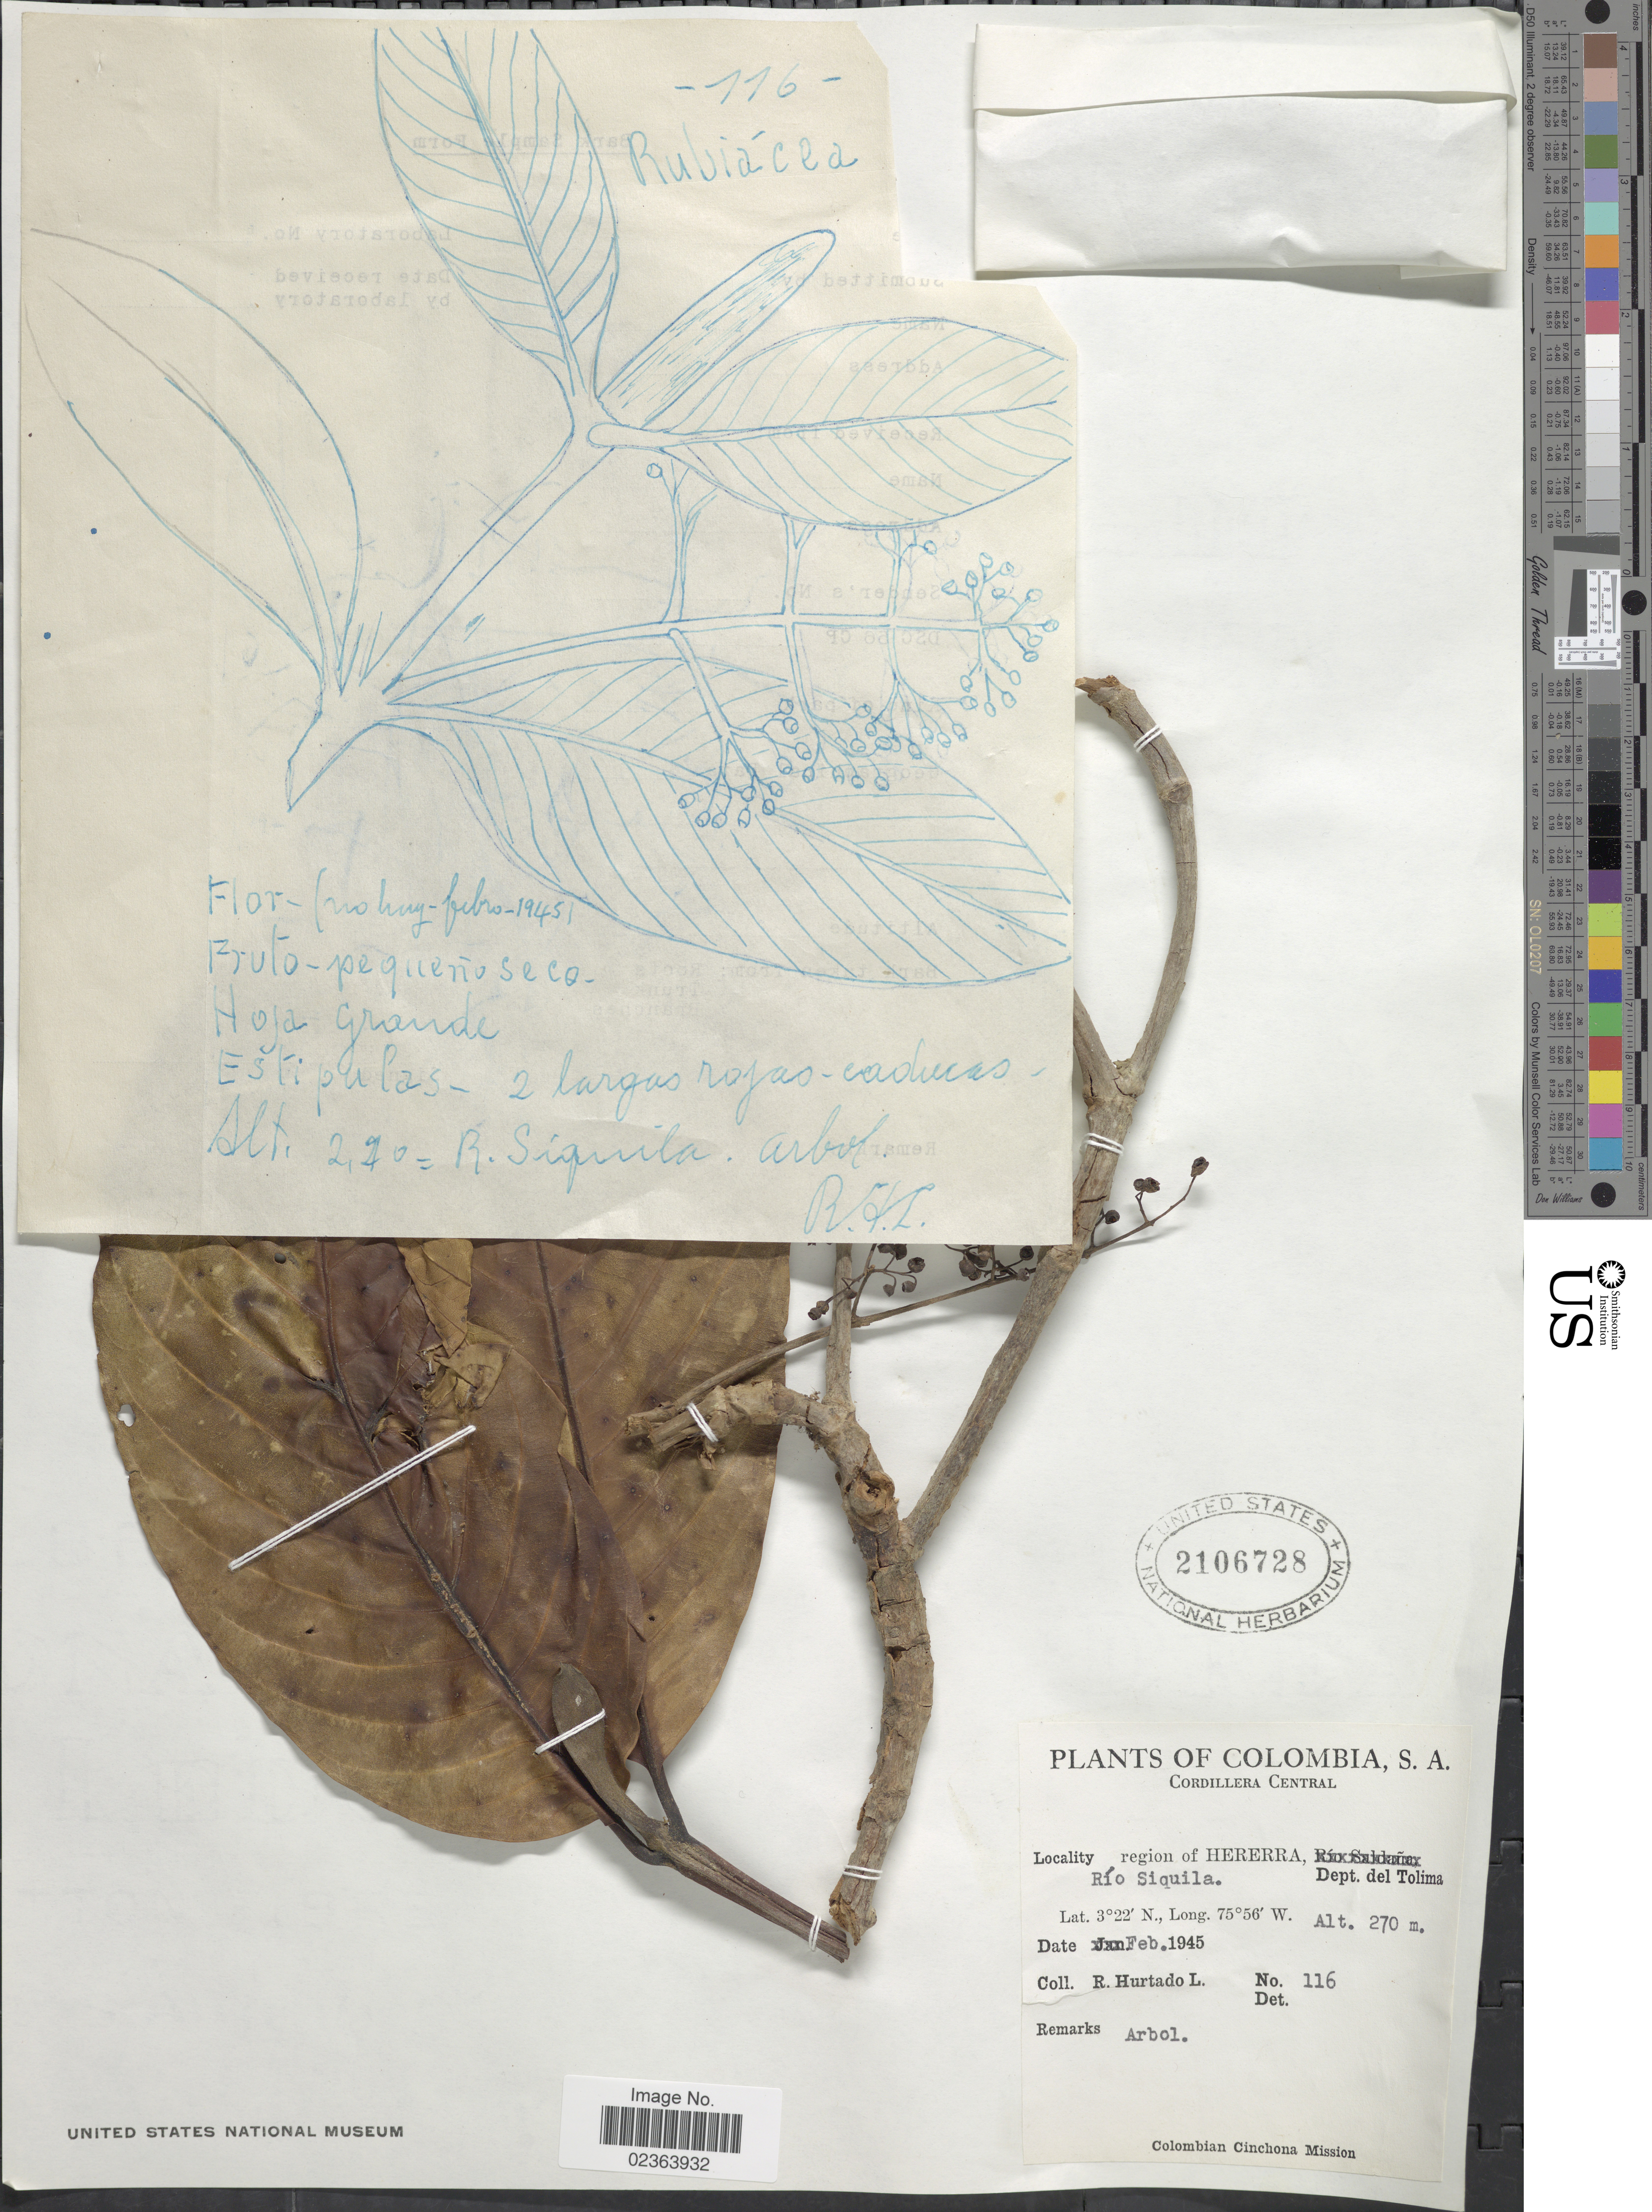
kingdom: Plantae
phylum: Tracheophyta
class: Magnoliopsida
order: Gentianales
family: Rubiaceae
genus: Elaeagia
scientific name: Elaeagia sp.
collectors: R. Hurtado L.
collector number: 116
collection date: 1945-02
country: Colombia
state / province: Tolima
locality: Region of Herera, Rio Siquila, Dept. del Tolima, Cordillera Central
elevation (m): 270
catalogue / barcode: US 2106728